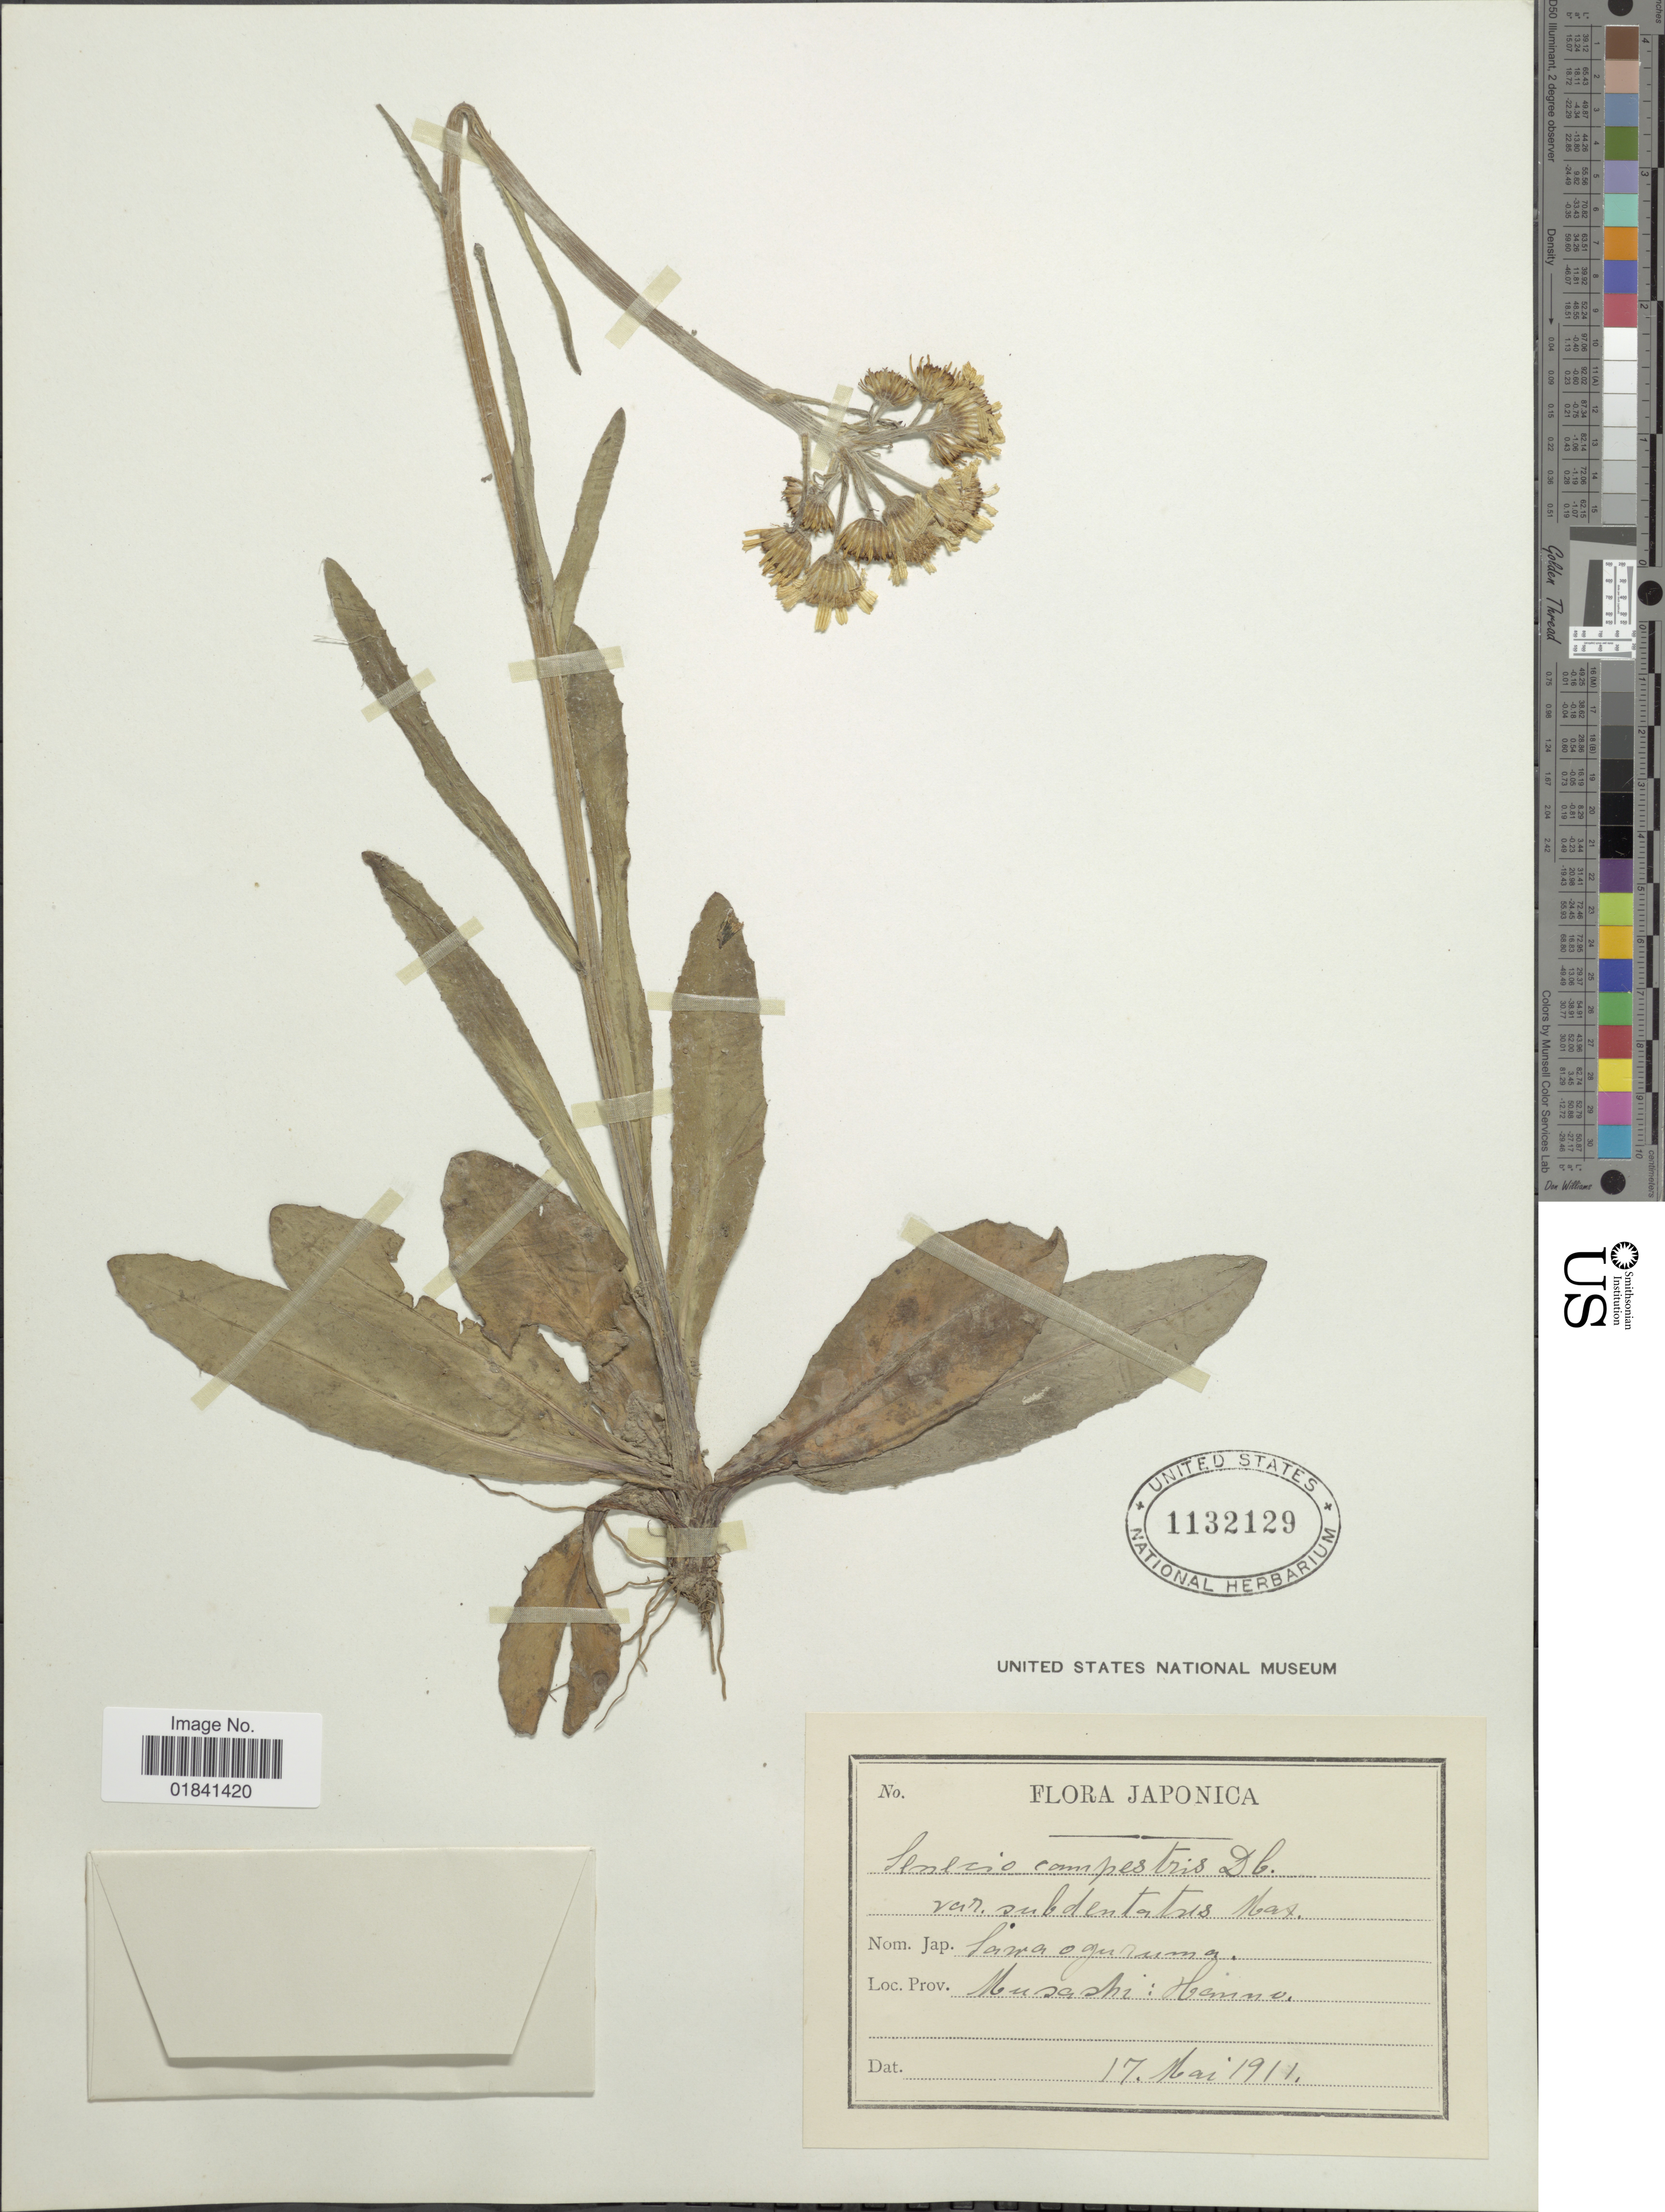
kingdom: Plantae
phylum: Tracheophyta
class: Magnoliopsida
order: Asterales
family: Asteraceae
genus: Senecio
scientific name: Senecio pierotii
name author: Miq.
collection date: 1911-05-17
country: Japan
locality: Musashi: Hanno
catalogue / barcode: US 1132129